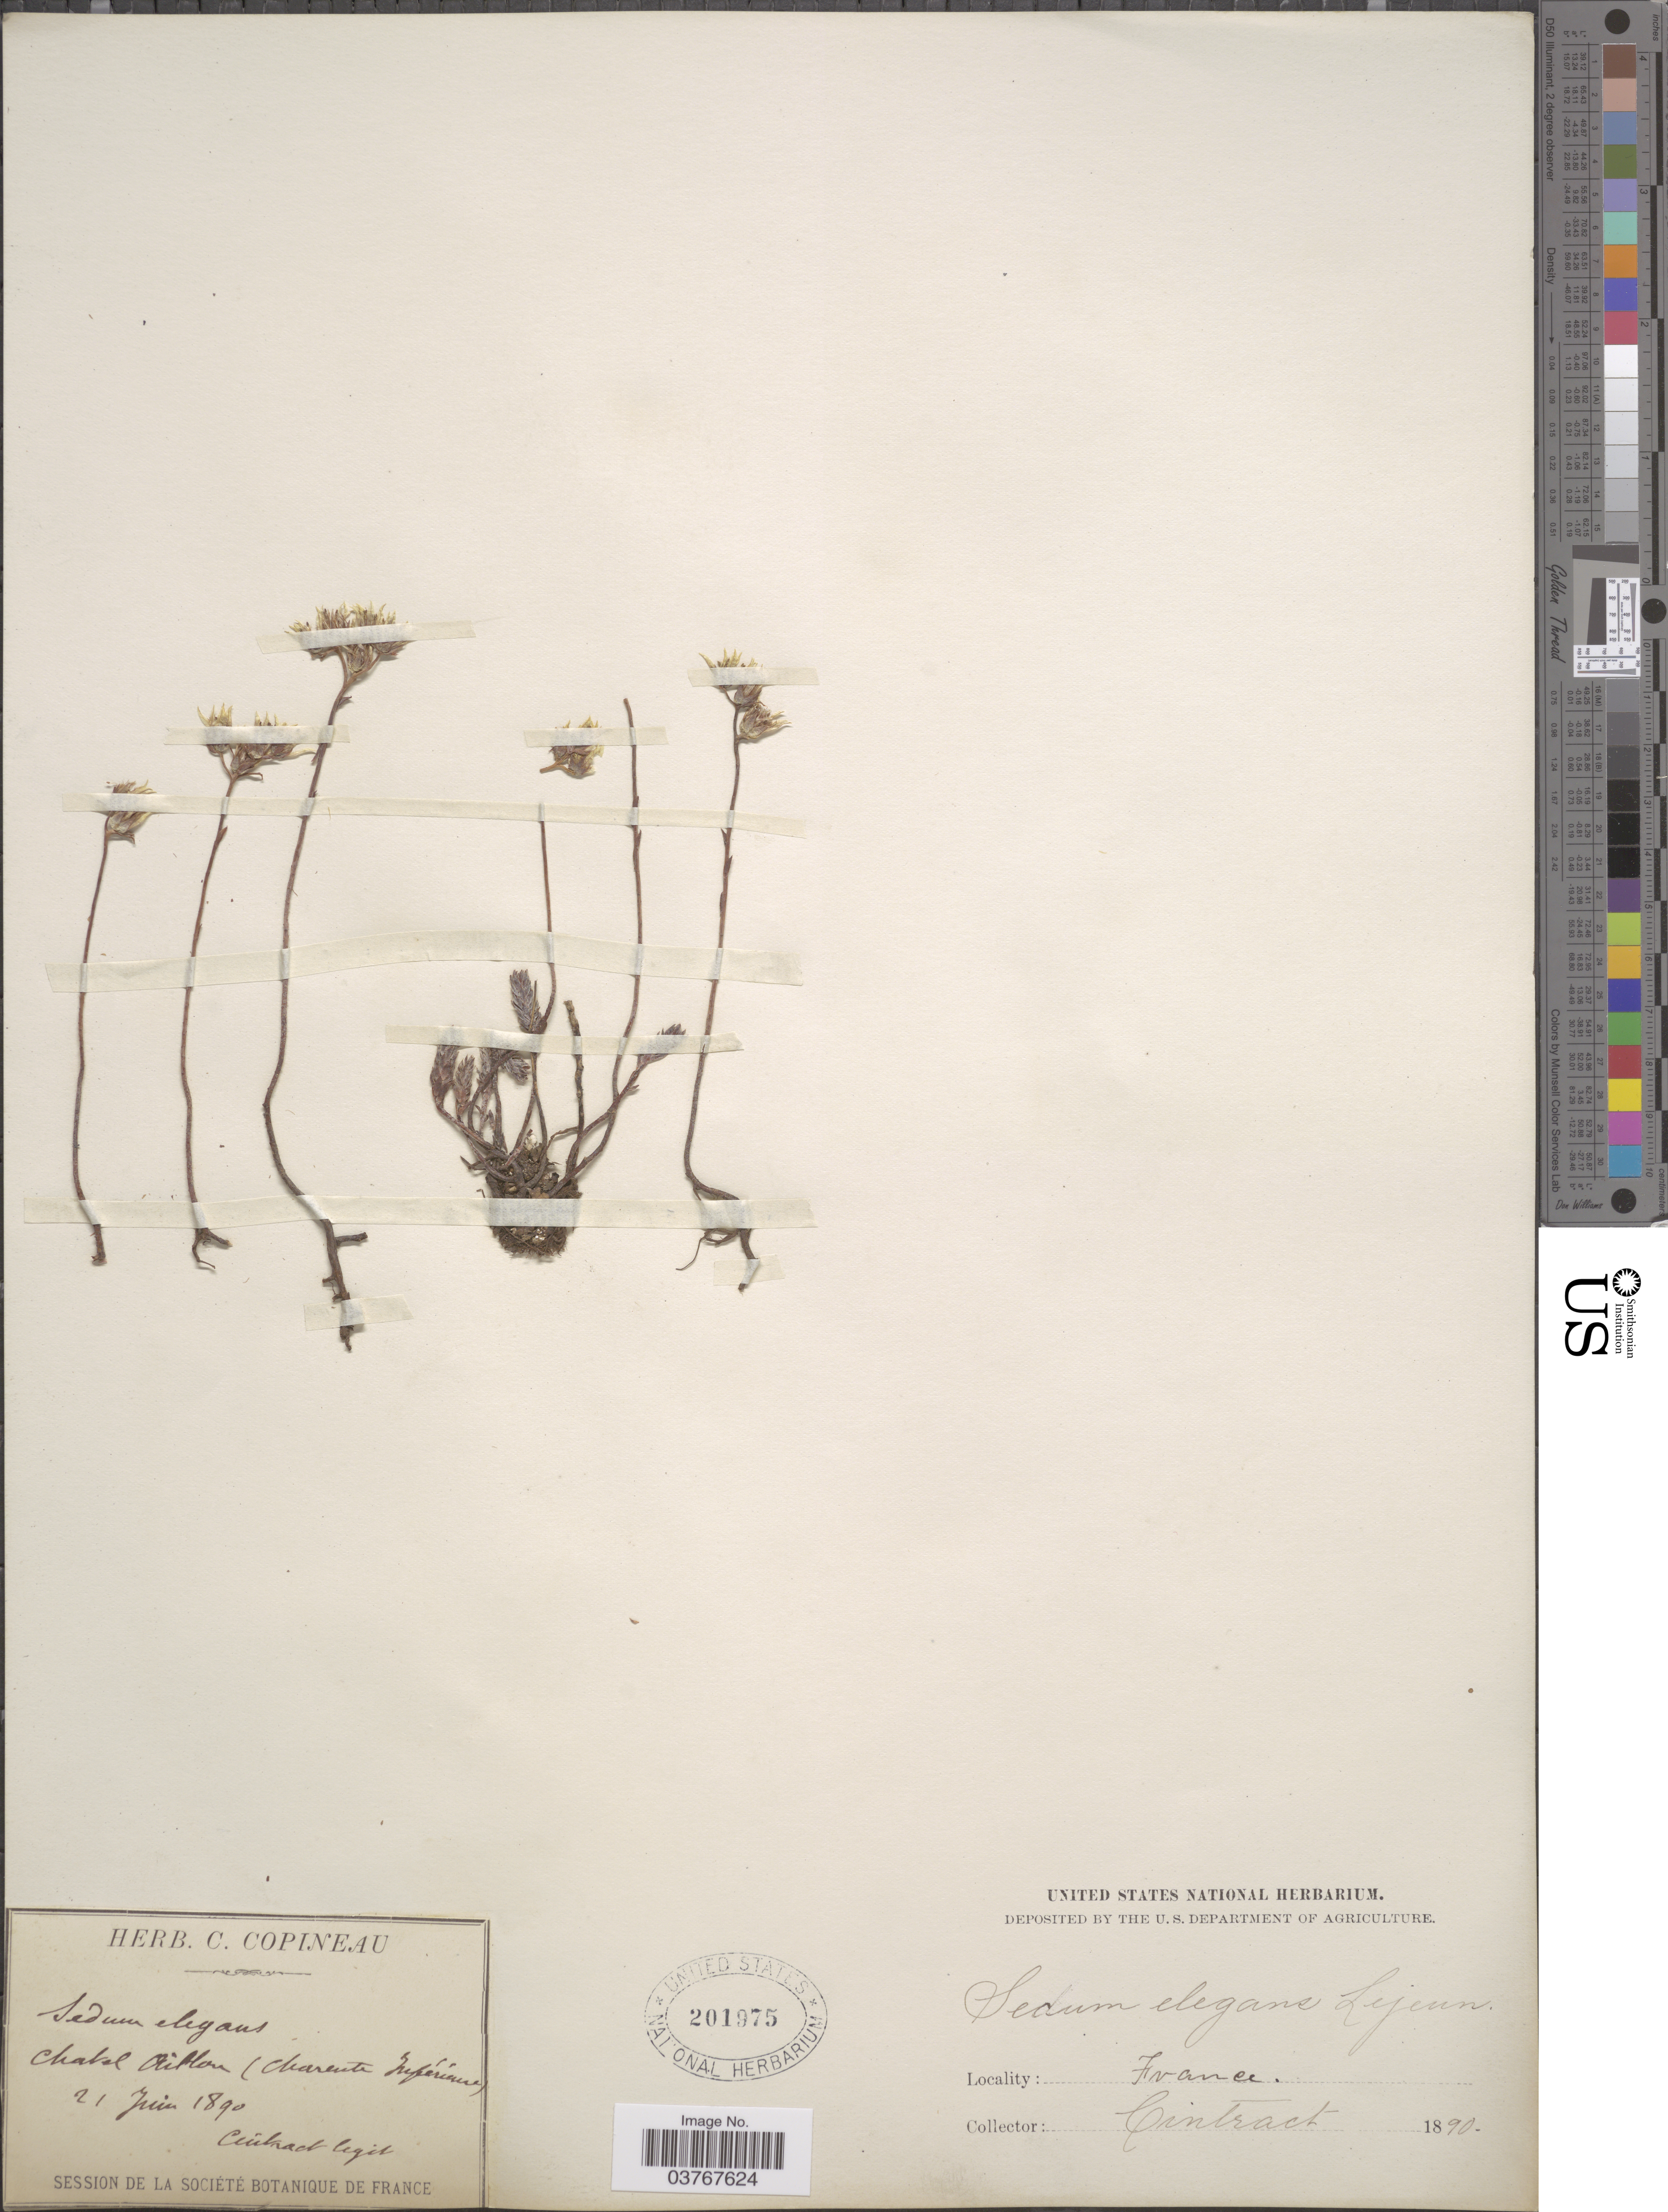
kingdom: Plantae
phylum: Tracheophyta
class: Magnoliopsida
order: Saxifragales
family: Crassulaceae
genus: Sedum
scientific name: Sedum elegans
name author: Lej.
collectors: Cintract, --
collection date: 1890-06-21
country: France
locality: Chatel Aillon (Charente Inféríeure).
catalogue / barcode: US 201975